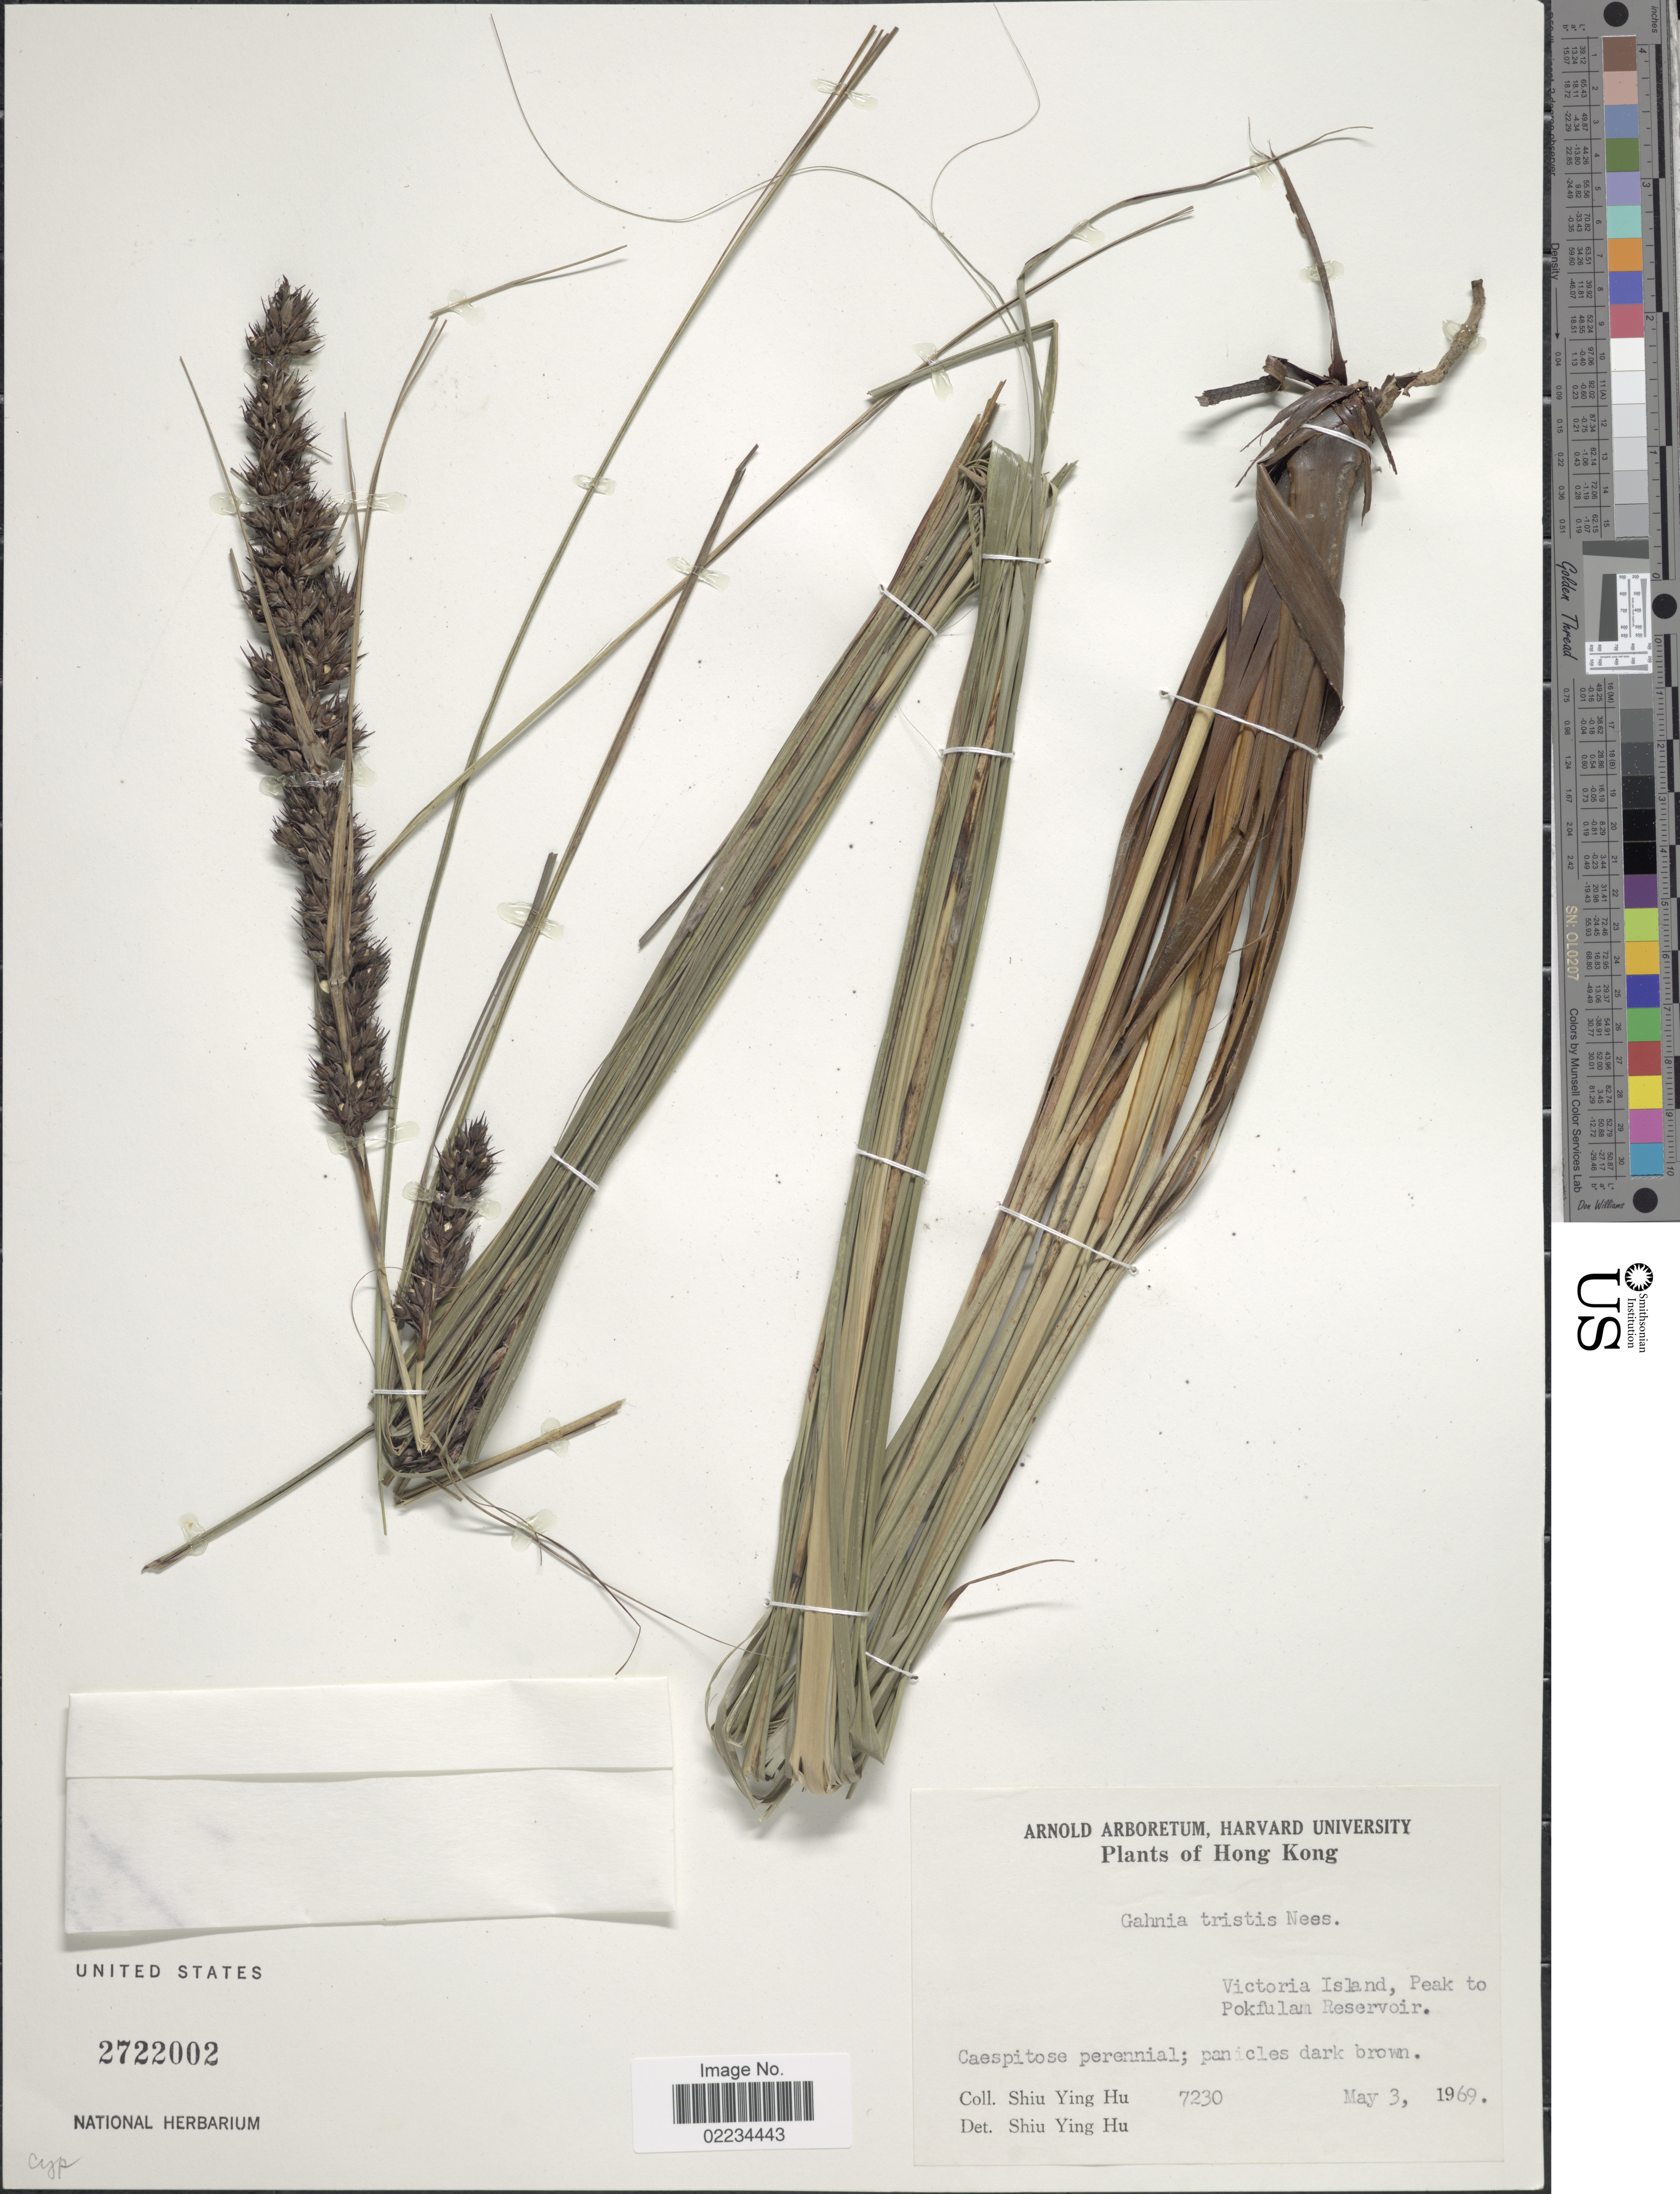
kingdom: Plantae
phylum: Tracheophyta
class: Liliopsida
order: Poales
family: Cyperaceae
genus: Gahnia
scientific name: Gahnia tristis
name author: Nees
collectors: S. Y. Hu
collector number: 7230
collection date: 1969-05-03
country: China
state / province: Hong Kong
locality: Victoria Island, Peak to Pokfulan Reservoir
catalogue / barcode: US 2722002